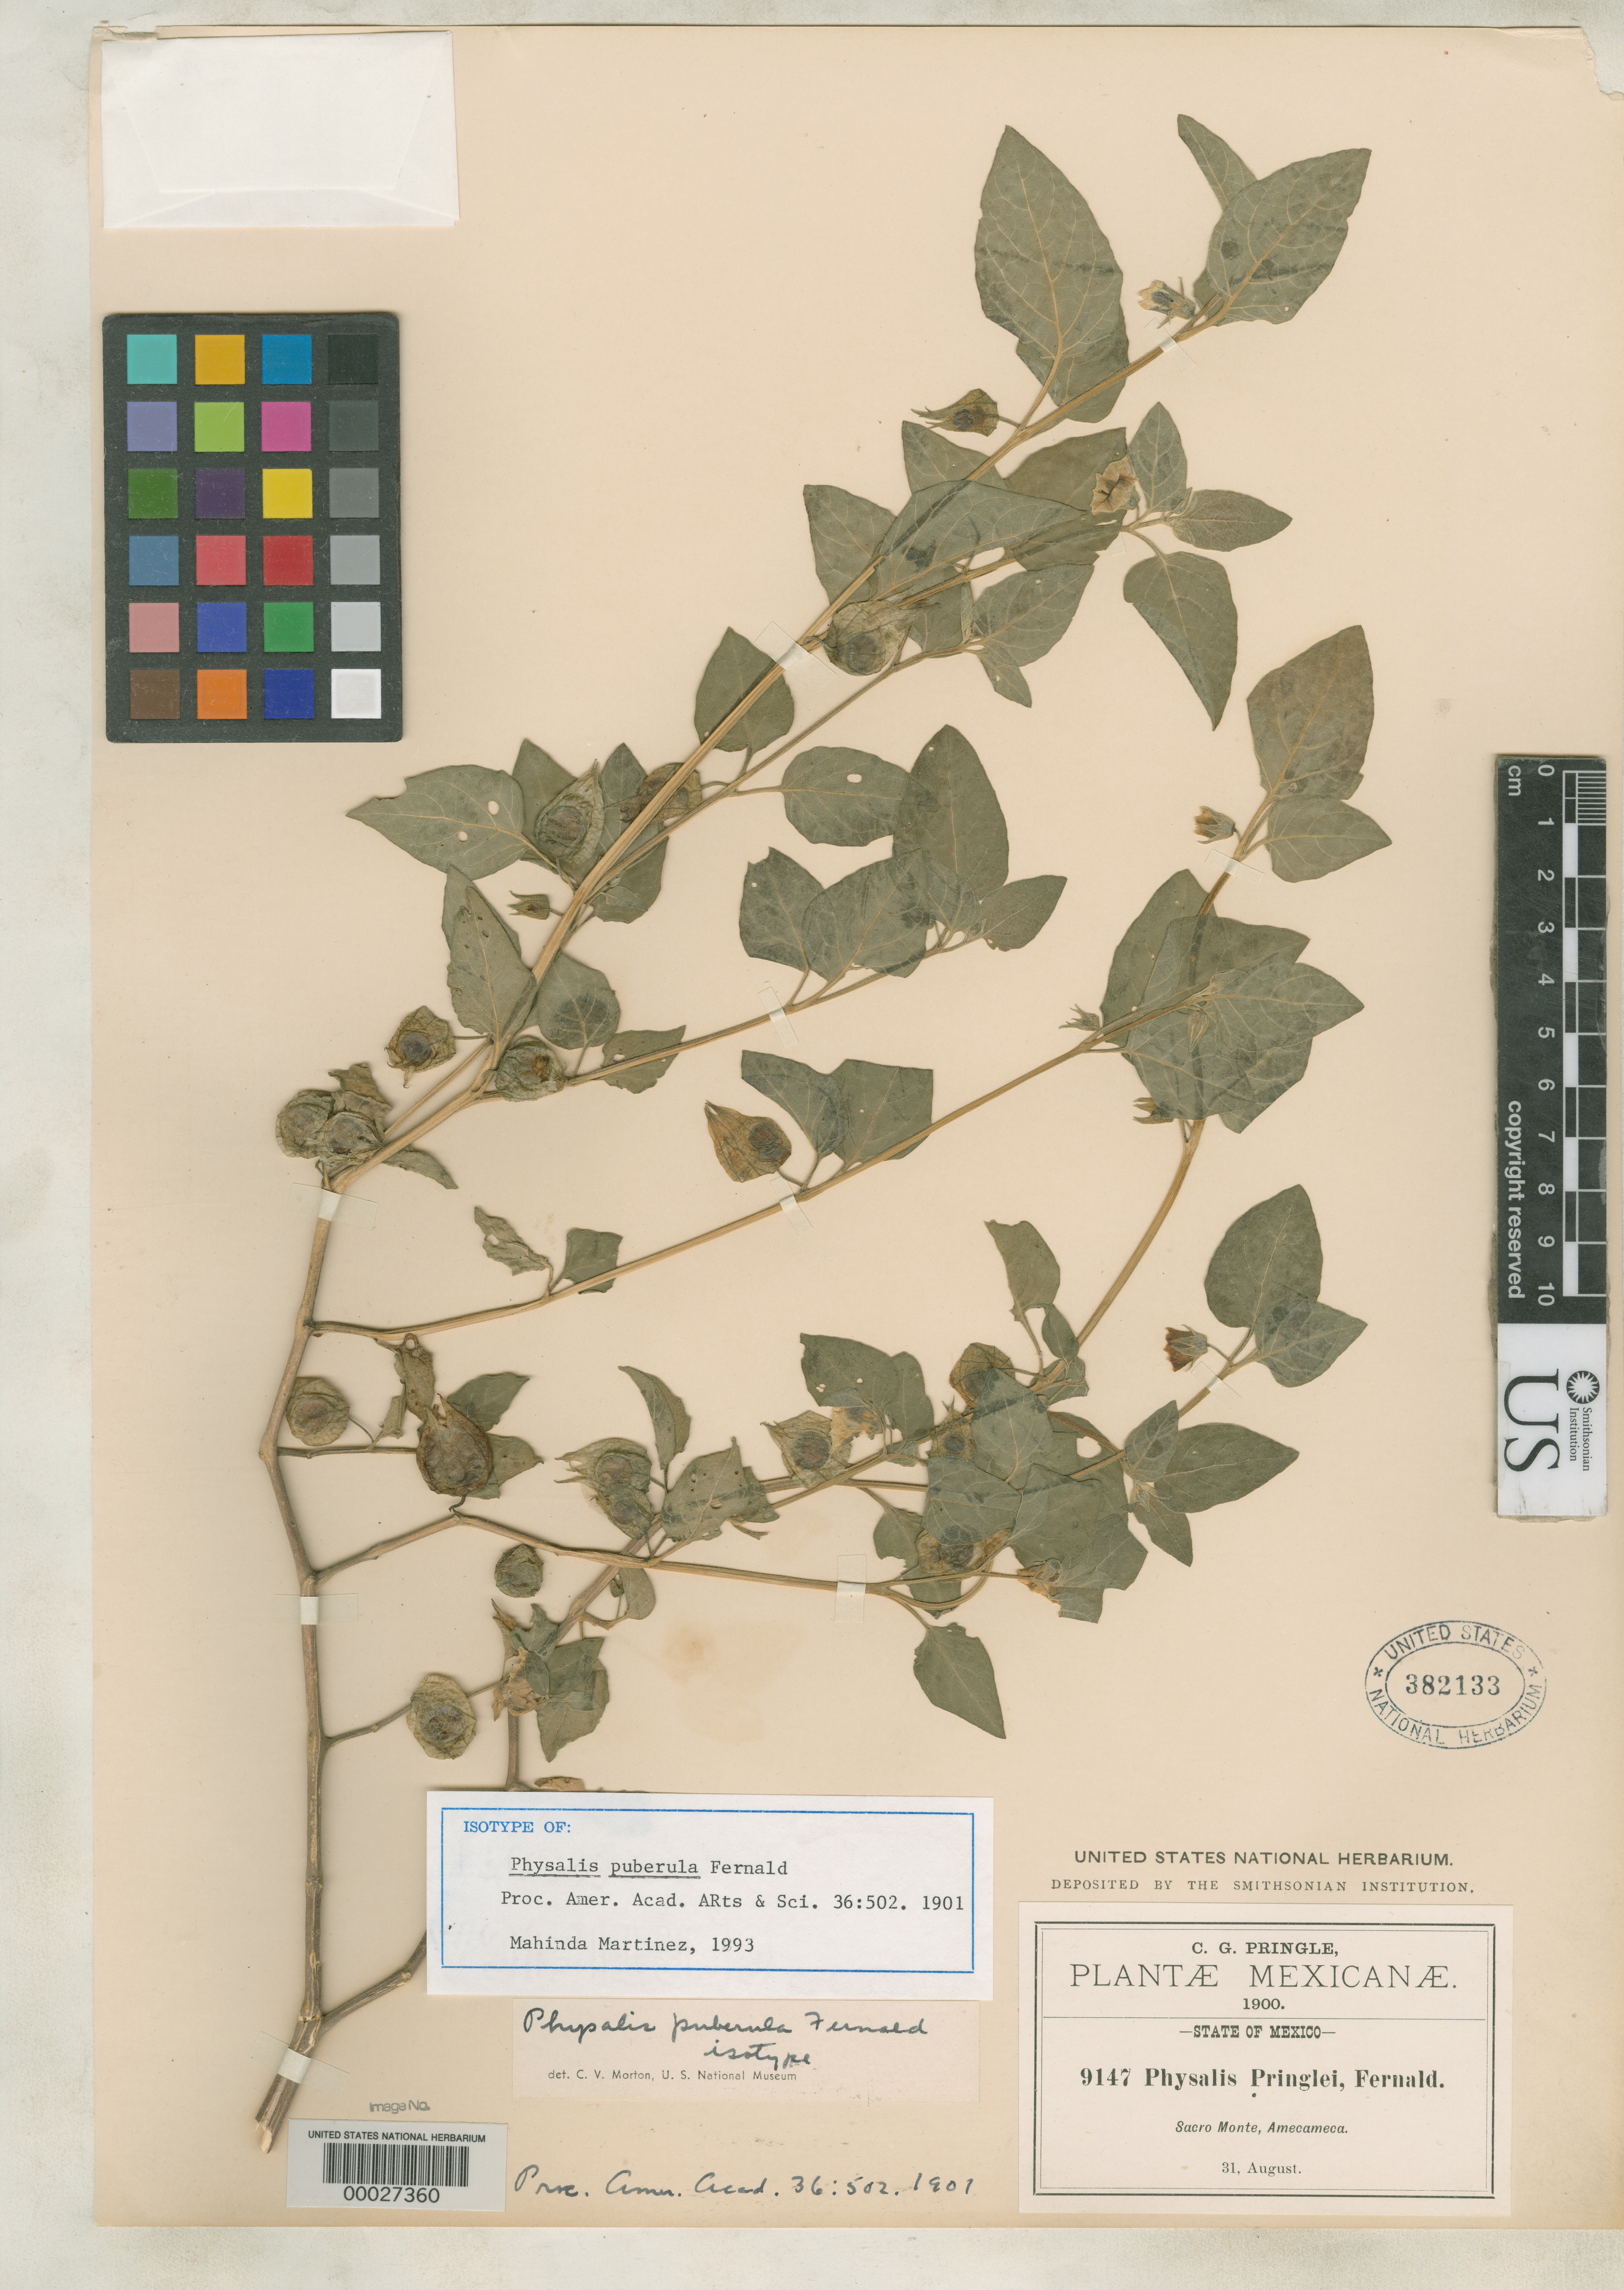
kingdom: Plantae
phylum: Tracheophyta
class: Magnoliopsida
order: Solanales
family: Solanaceae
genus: Physalis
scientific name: Physalis puberula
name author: Fernald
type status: Isotype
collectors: C. G. Pringle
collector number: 9147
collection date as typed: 31 Aug 1900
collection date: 1900-08-31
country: Mexico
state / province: México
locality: Sacro Monte, Amecameca.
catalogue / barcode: US 382133